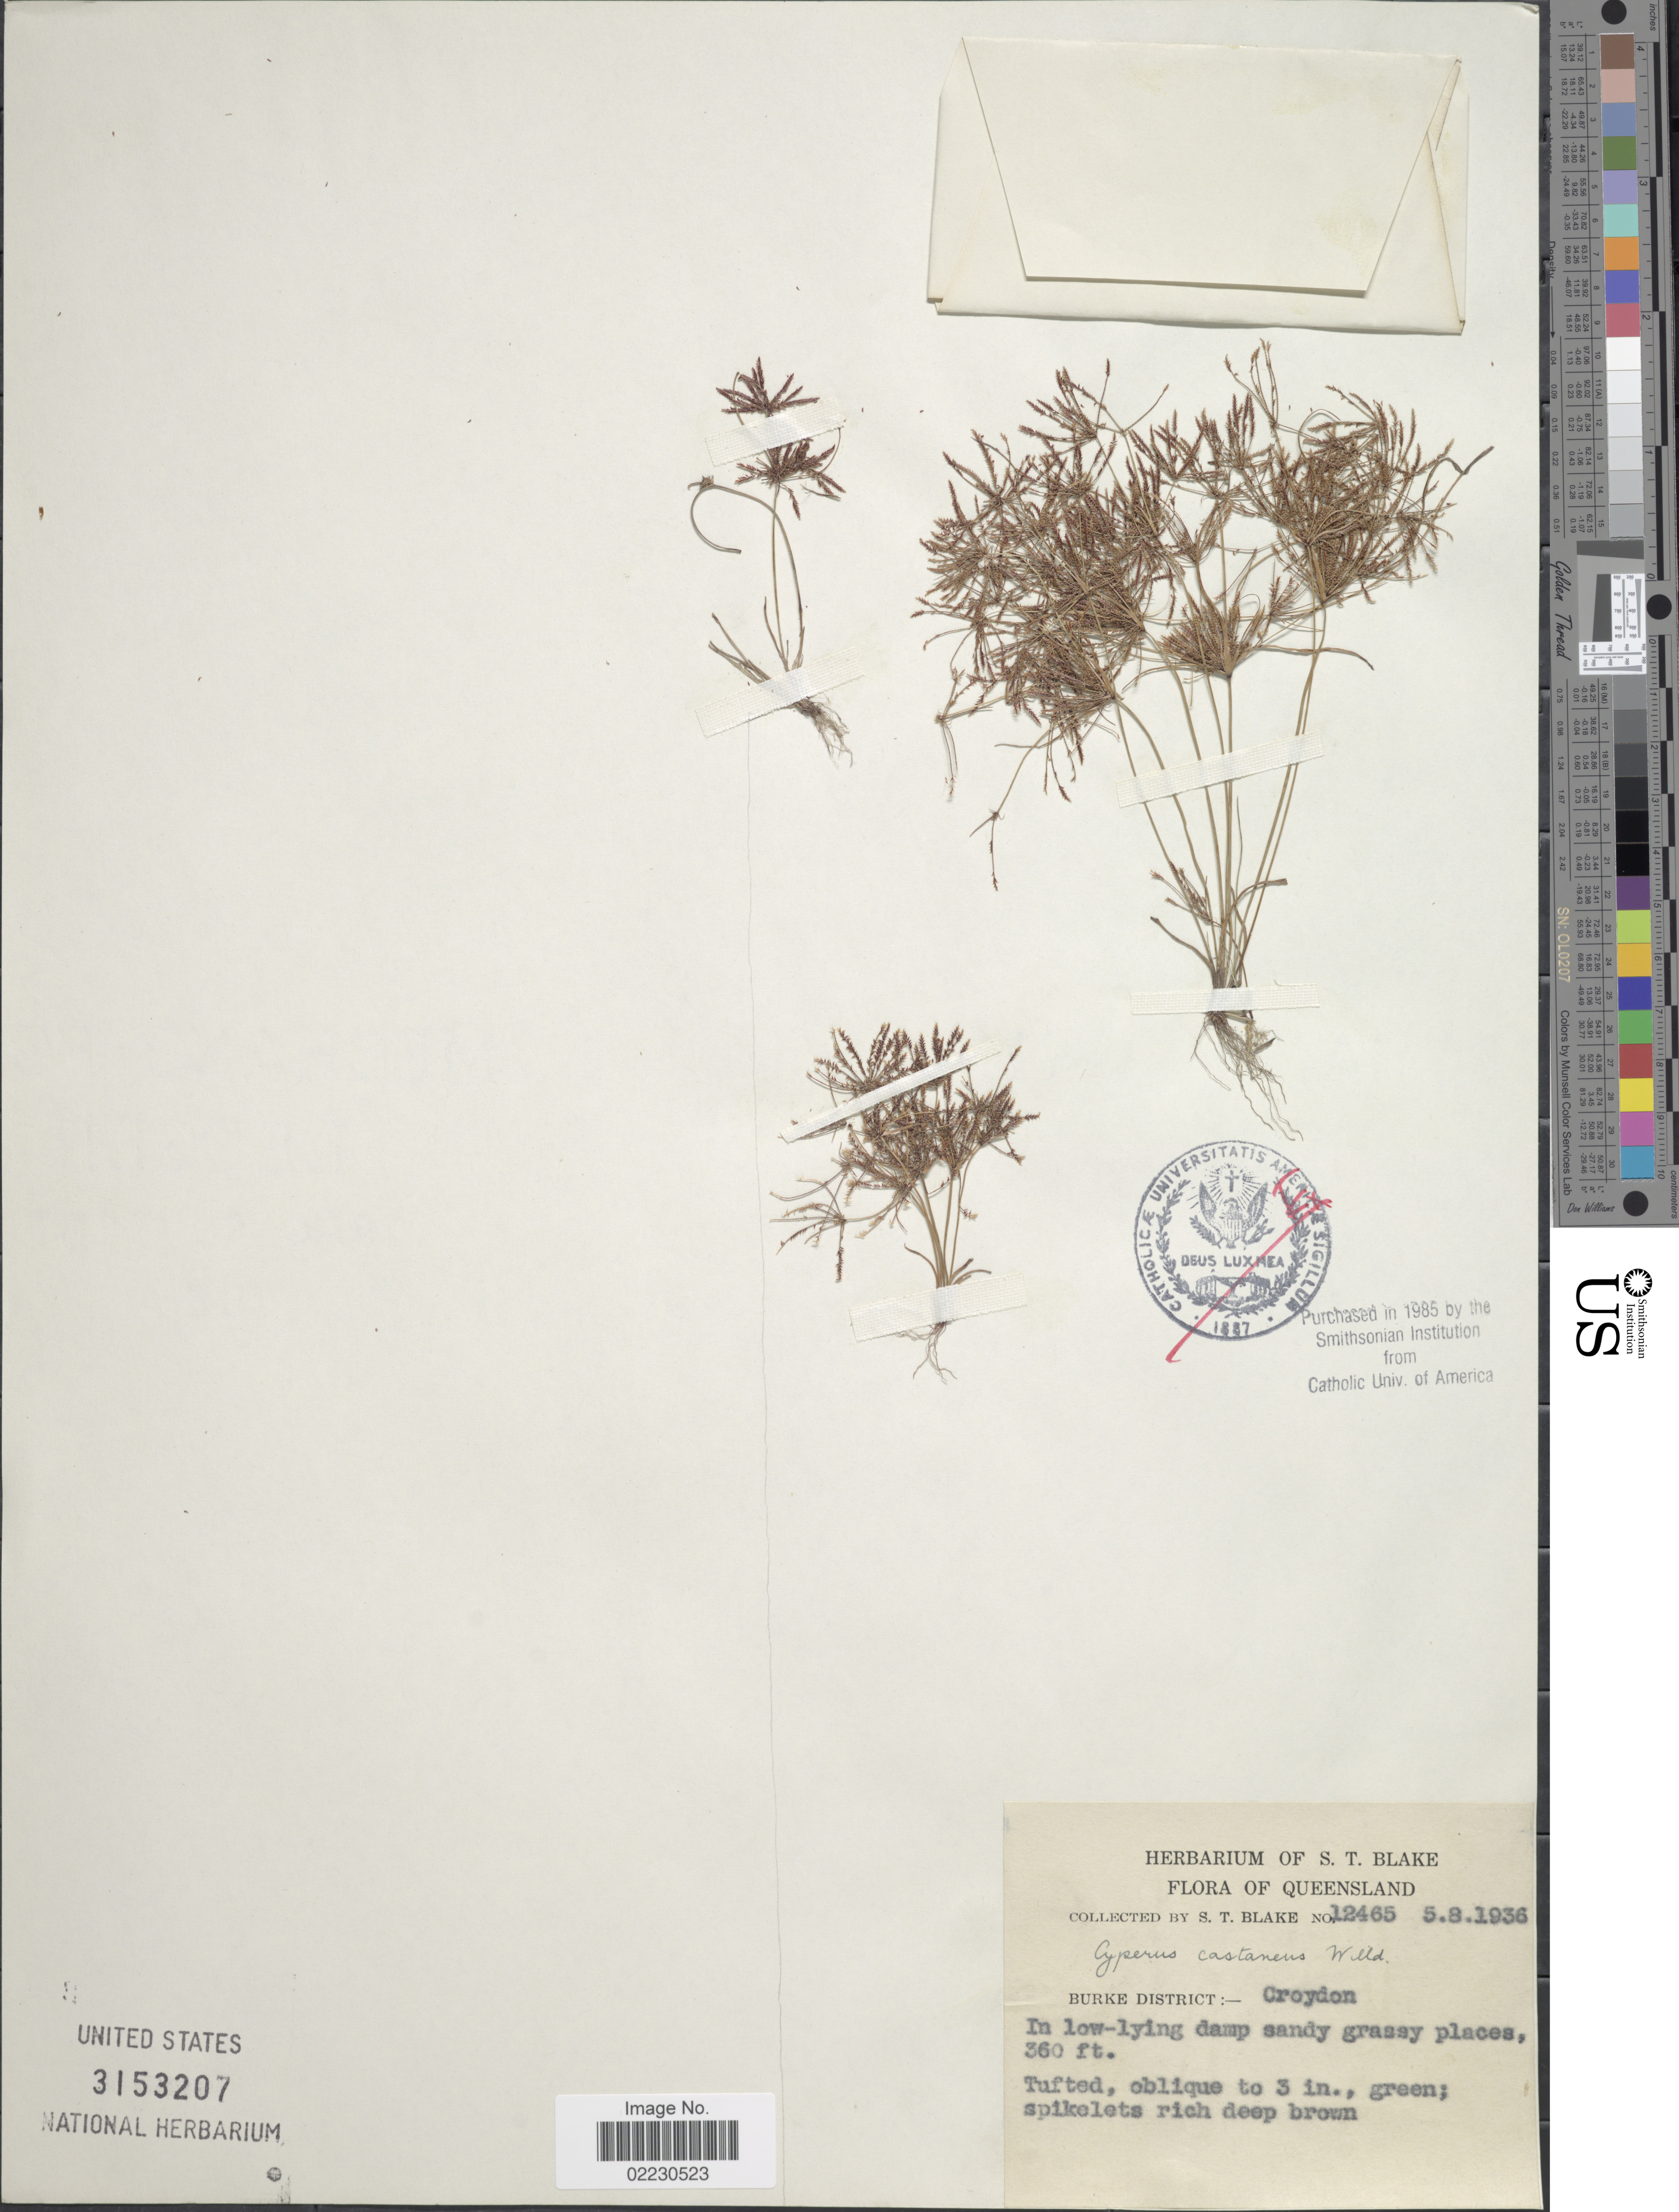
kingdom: Plantae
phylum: Tracheophyta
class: Liliopsida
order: Poales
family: Cyperaceae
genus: Cyperus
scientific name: Cyperus castaneus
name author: Willd.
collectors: S. T. Blake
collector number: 12465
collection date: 1936-08-05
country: Australia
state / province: Queensland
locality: Burke District: Croydon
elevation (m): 110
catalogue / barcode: US 3153207